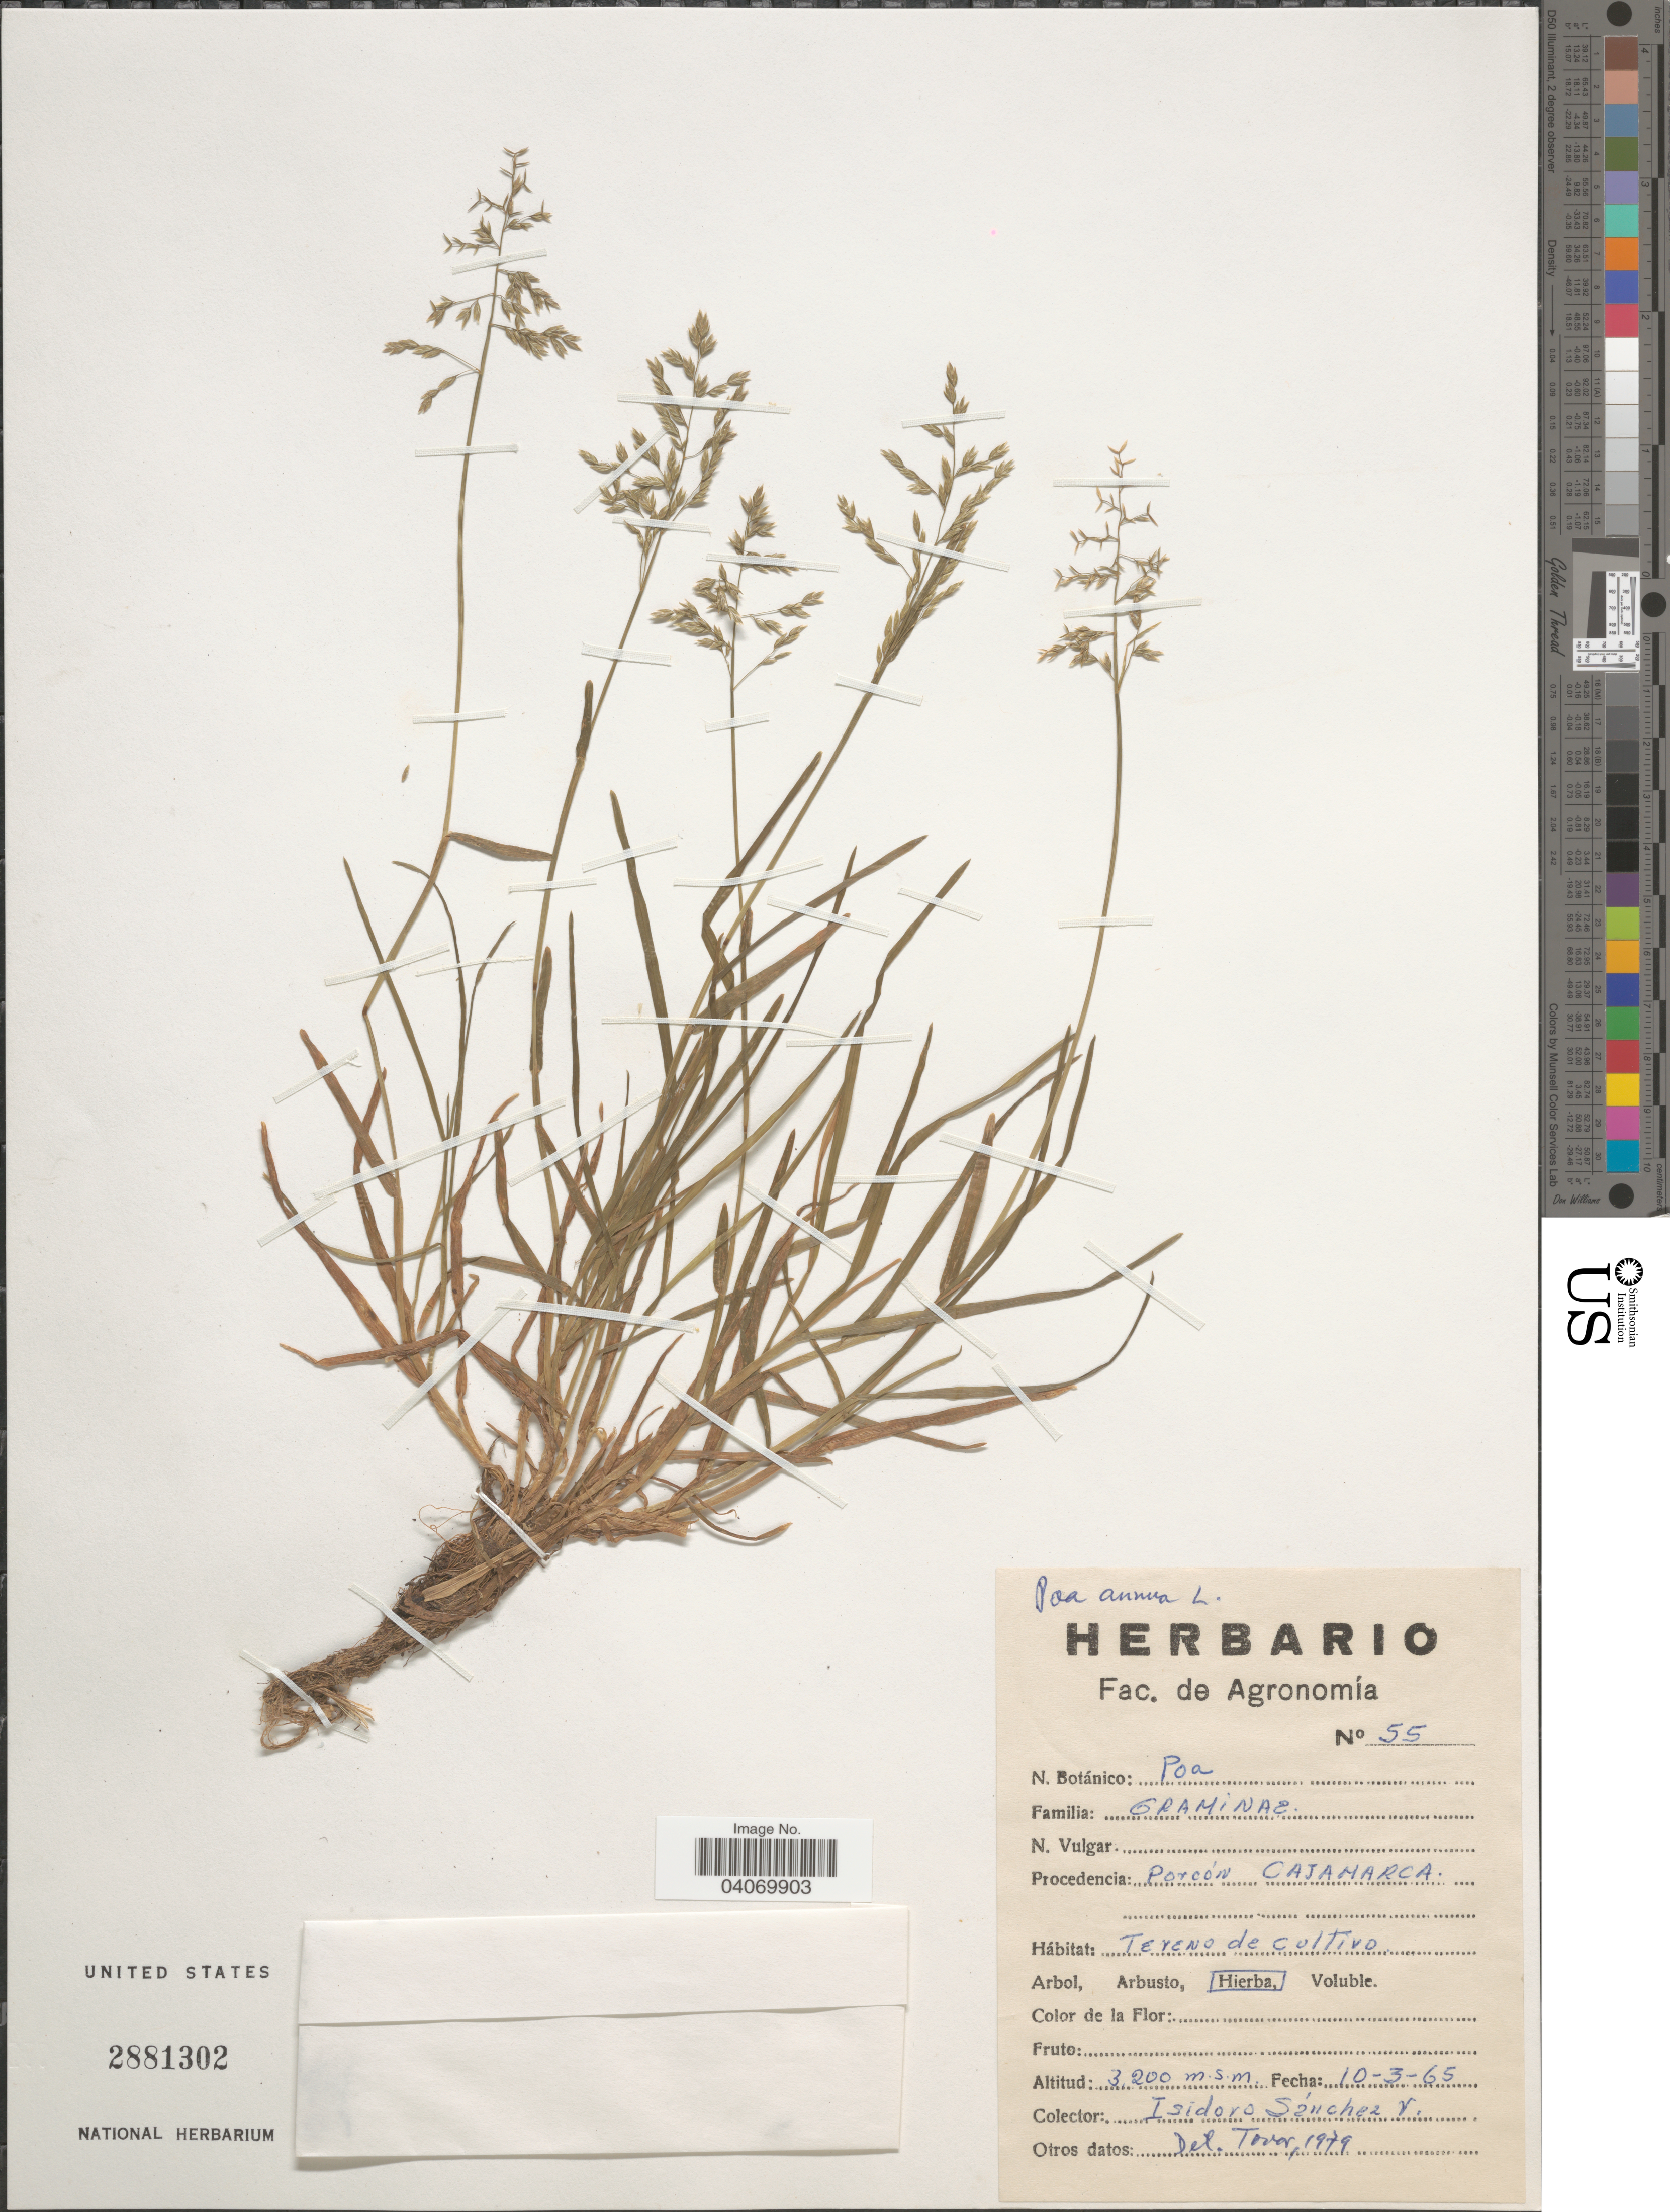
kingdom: Plantae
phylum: Tracheophyta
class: Liliopsida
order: Poales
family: Poaceae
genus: Poa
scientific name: Poa annua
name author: L.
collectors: I. Sánchez Vega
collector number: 55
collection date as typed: Transcribed d/m/y: 10/3/65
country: Peru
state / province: Cajamarca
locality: Porcón Cajamarca. Tereno de cultivo.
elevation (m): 3200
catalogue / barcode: US 2881302